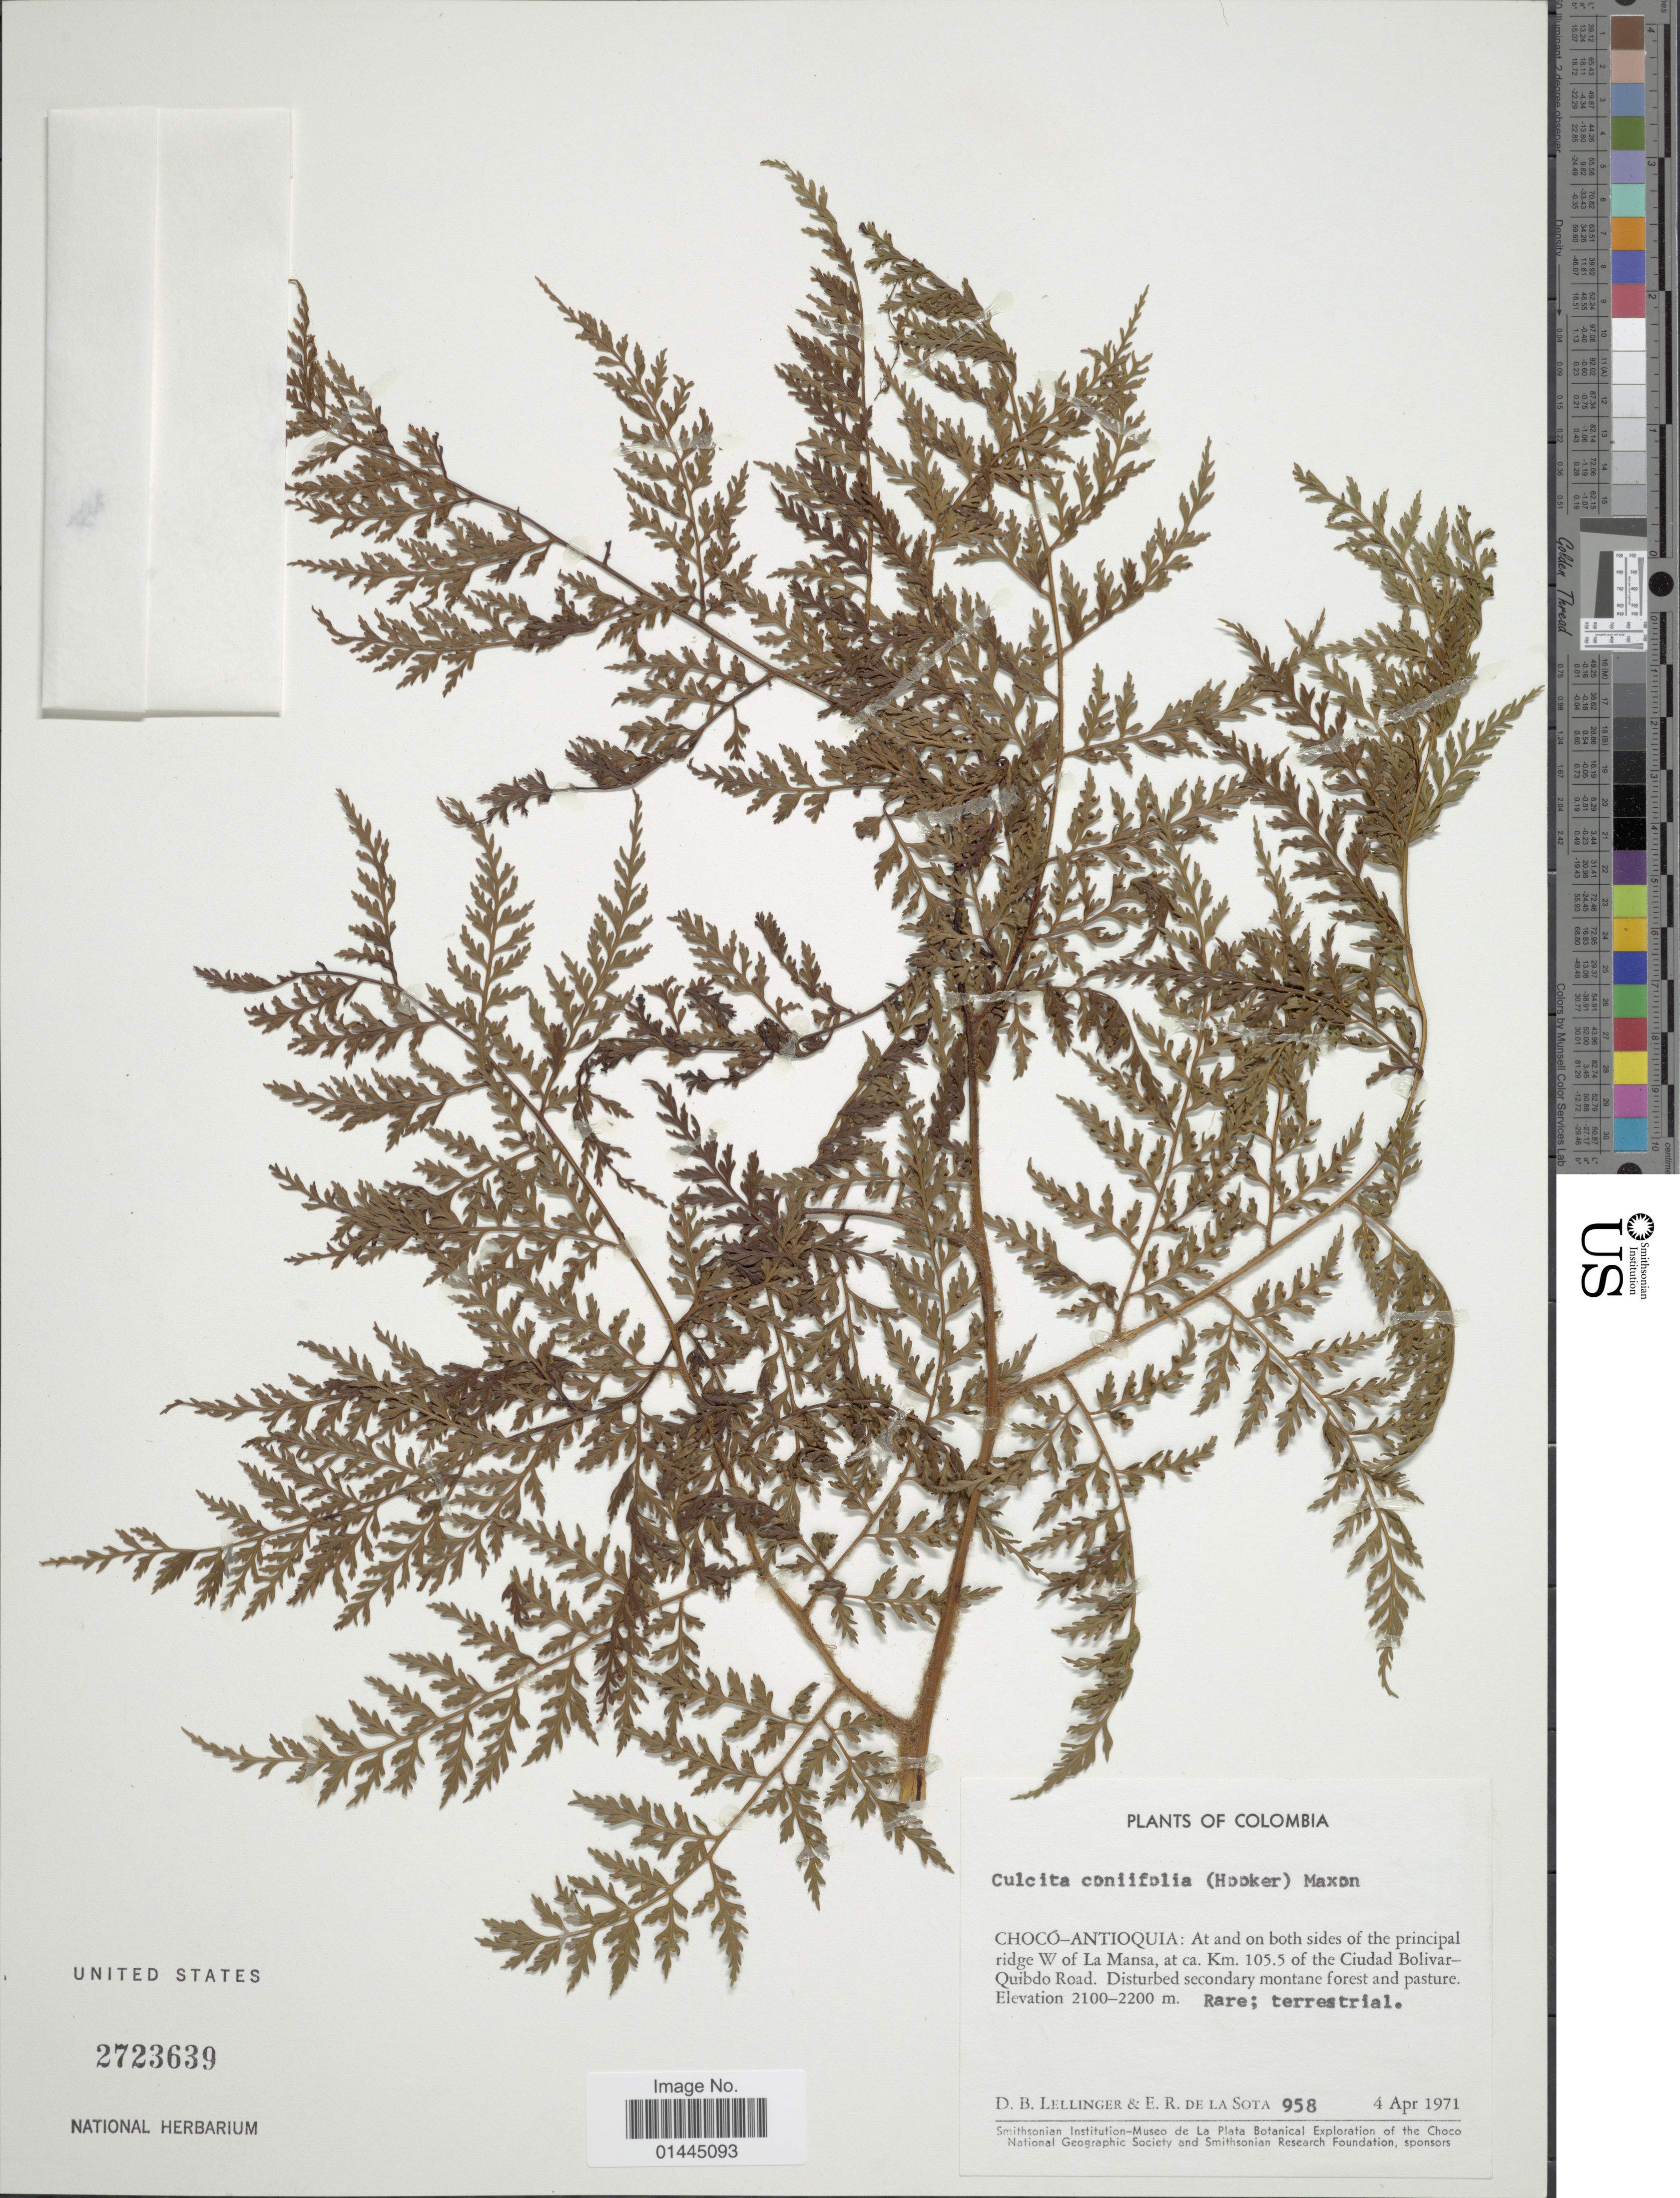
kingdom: Plantae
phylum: Tracheophyta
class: Polypodiopsida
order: Cyatheales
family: Culcitaceae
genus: Culcita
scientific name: Culcita coniifolia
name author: (Hook.) Maxon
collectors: D. B. Lellinger & E. R. de la Sota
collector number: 958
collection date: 1971-04-04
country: Colombia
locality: Choco-Antioquia: At and both sides of the principal ridge W of La Mansa, at Km. 105.5 of the Ciudad Bolivar-Quibdo Road.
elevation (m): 2100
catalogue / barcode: US 2723639